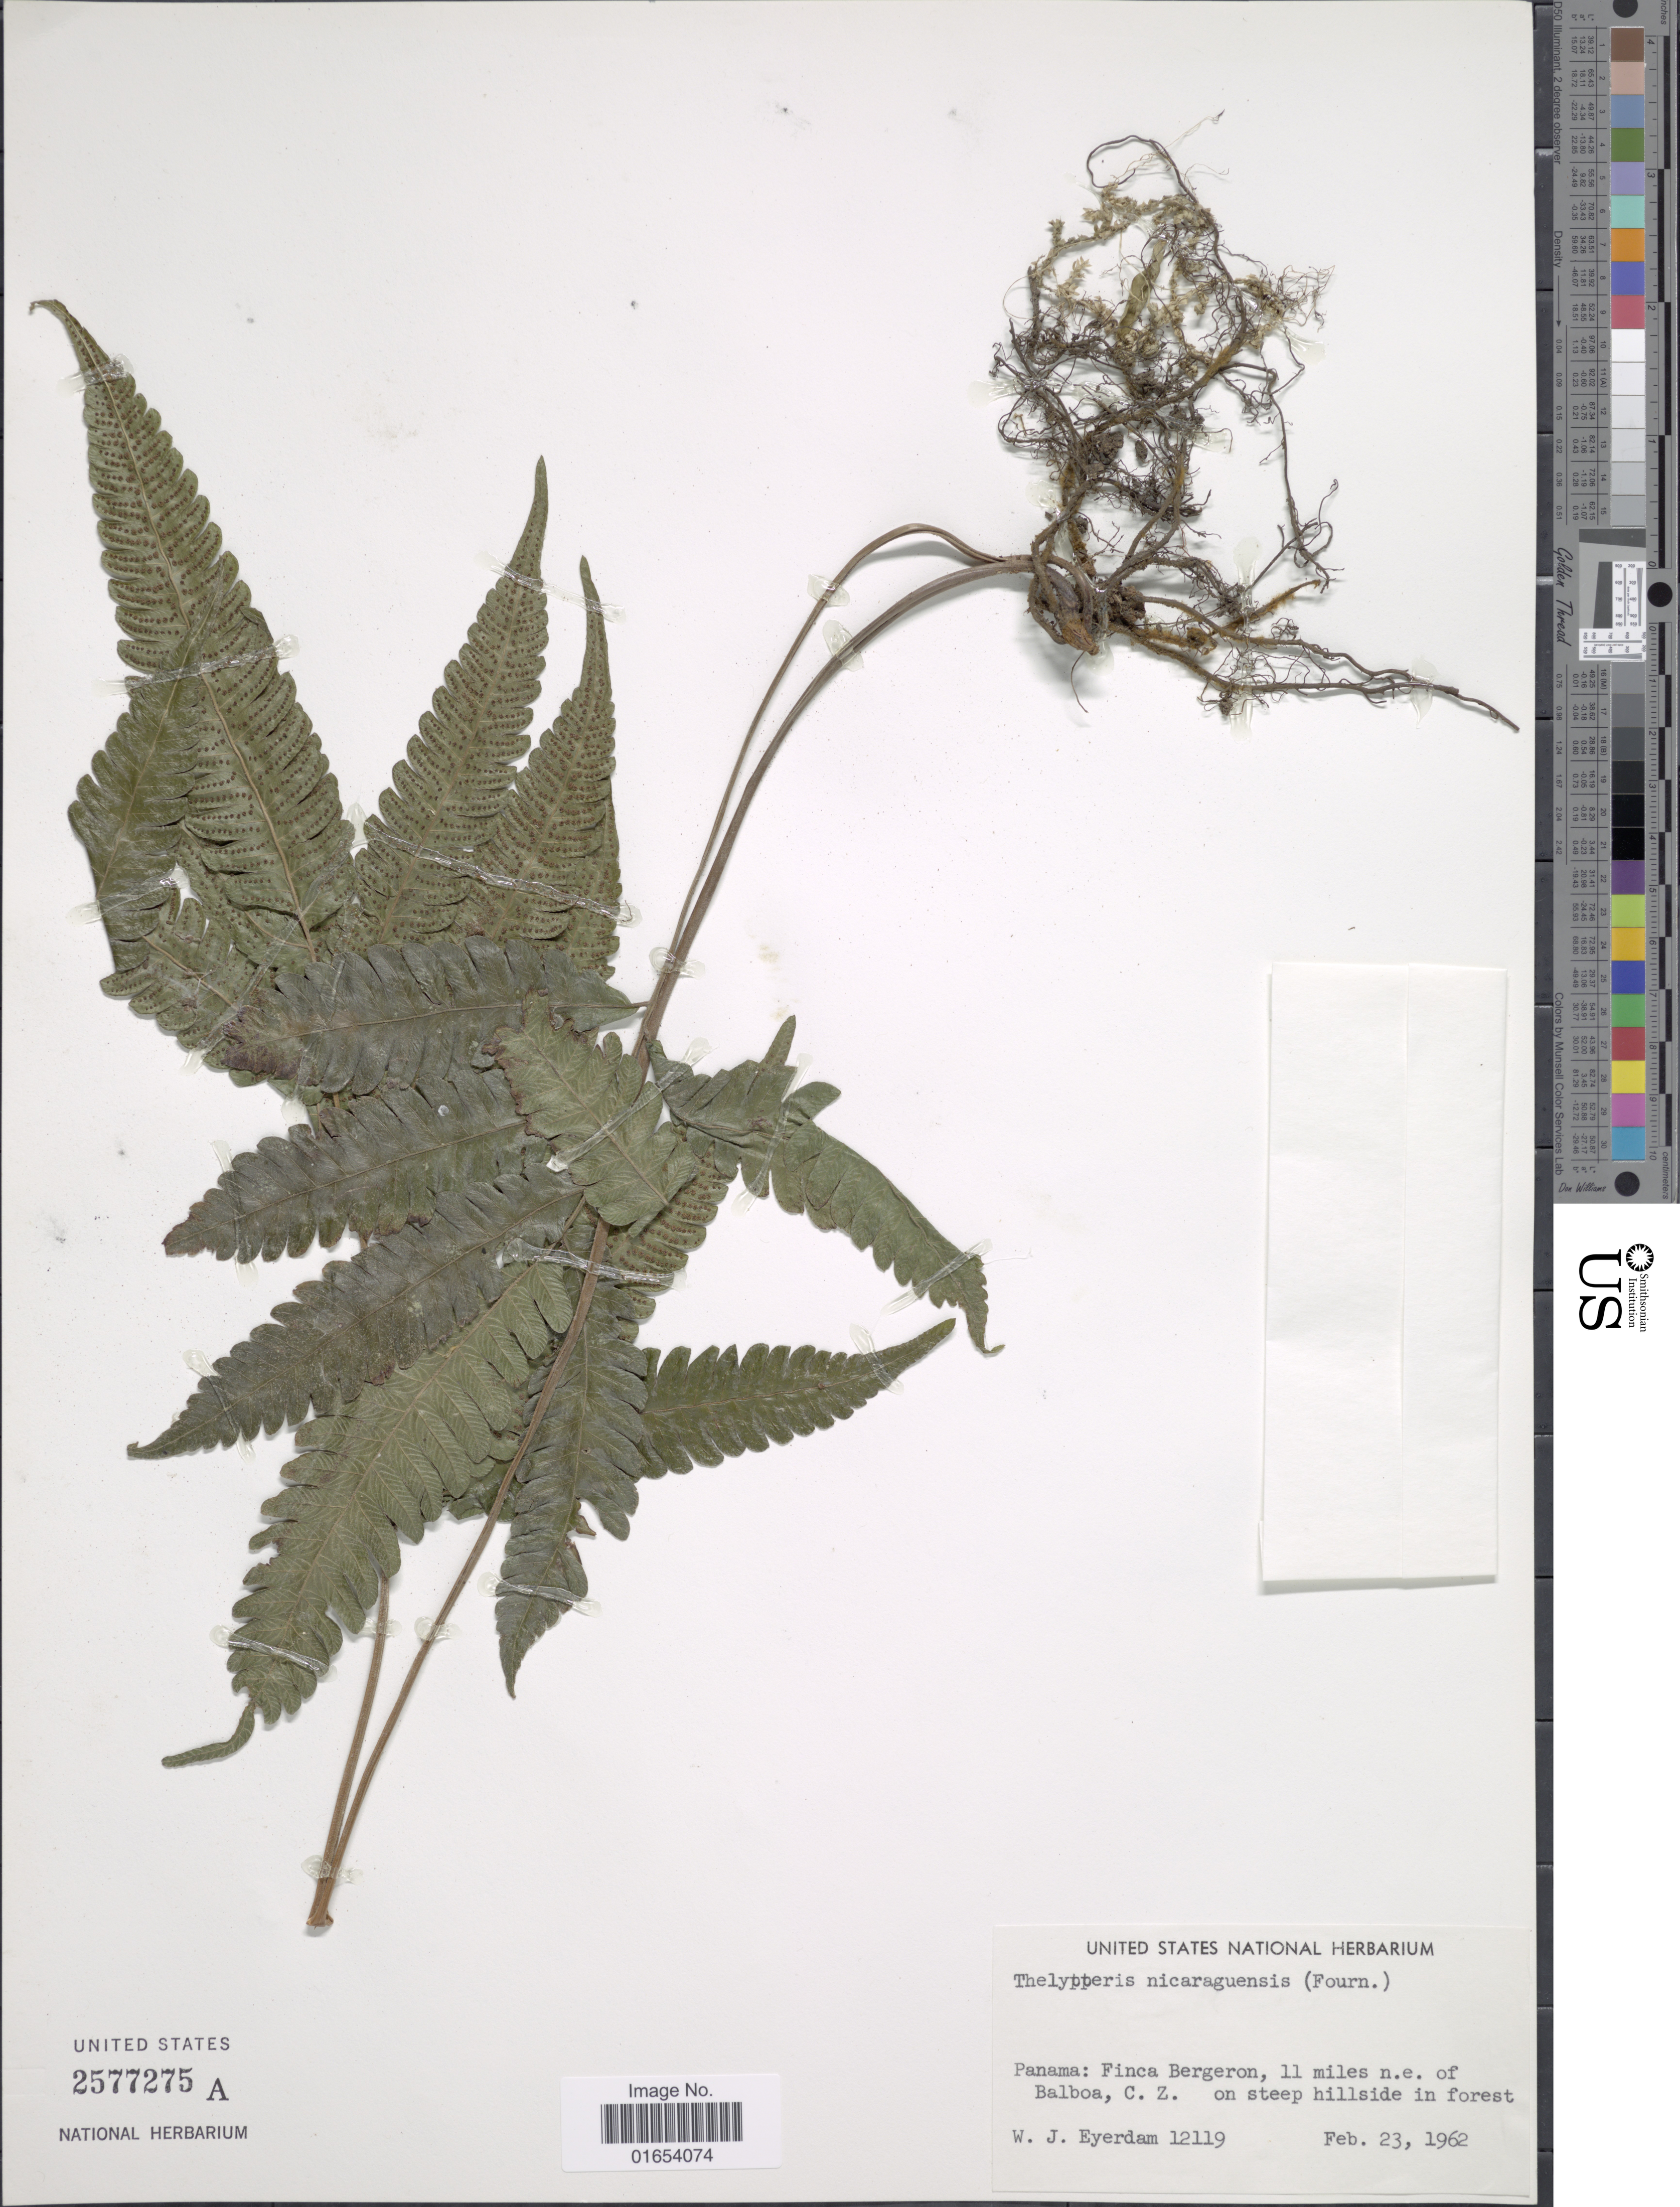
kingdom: Plantae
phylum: Tracheophyta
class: Polypodiopsida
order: Polypodiales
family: Thelypteridaceae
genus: Goniopteris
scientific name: Goniopteris nicaraguensis (C. Chr.) comb. nov., ined 2015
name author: (C. Chr.)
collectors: W. J. Eyerdam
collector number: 12119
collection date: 1962-02-23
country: Panama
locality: Panama: Finca Bergeron, 11 miles n.e. of Balboa, C. Z.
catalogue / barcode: US 2577275A